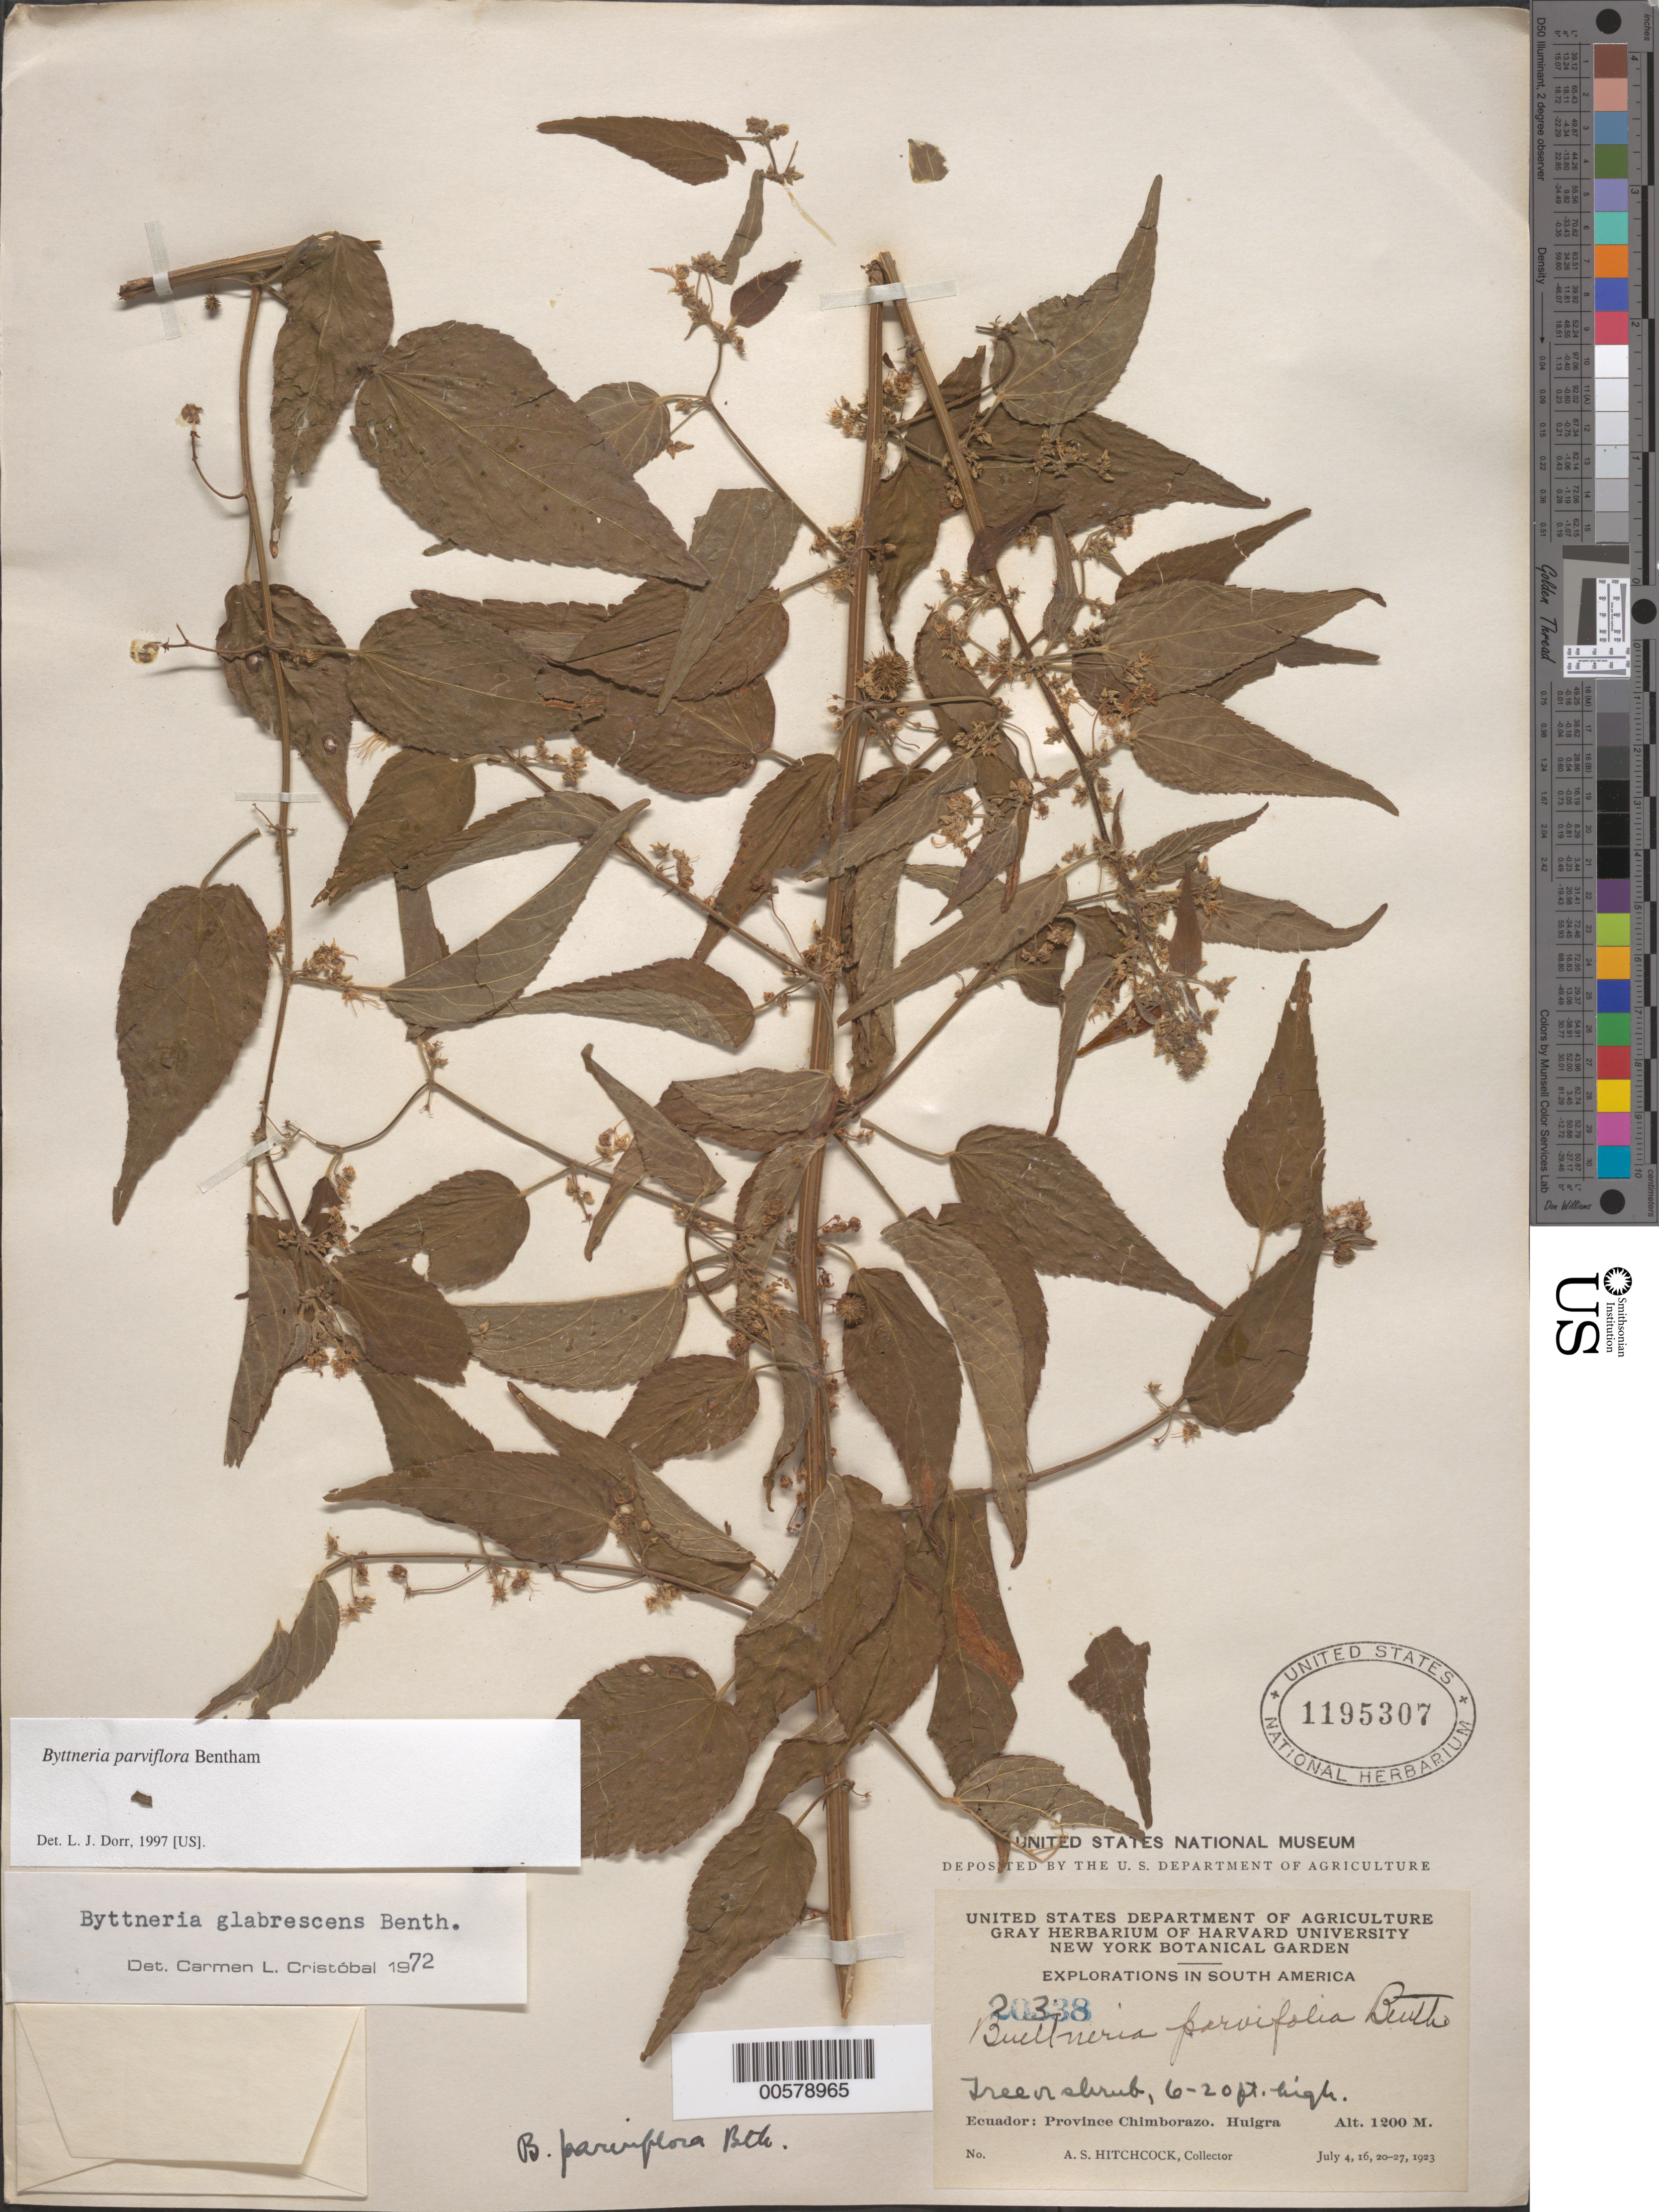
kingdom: Plantae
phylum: Tracheophyta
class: Magnoliopsida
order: Malvales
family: Malvaceae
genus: Byttneria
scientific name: Byttneria parviflora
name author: Benth.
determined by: Dorr, L. J., (BOT), Smithsonian Institution - National Museum of Natural History (UNITED STATES)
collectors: A. S. Hitchcock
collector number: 20338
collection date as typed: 04 Jul 1923 to 27 Jul 1923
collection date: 1923-07-04/1923-07-27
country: Ecuador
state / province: Chimborazo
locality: Huigra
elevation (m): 1200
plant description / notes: GH, NY, US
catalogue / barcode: US 1195307